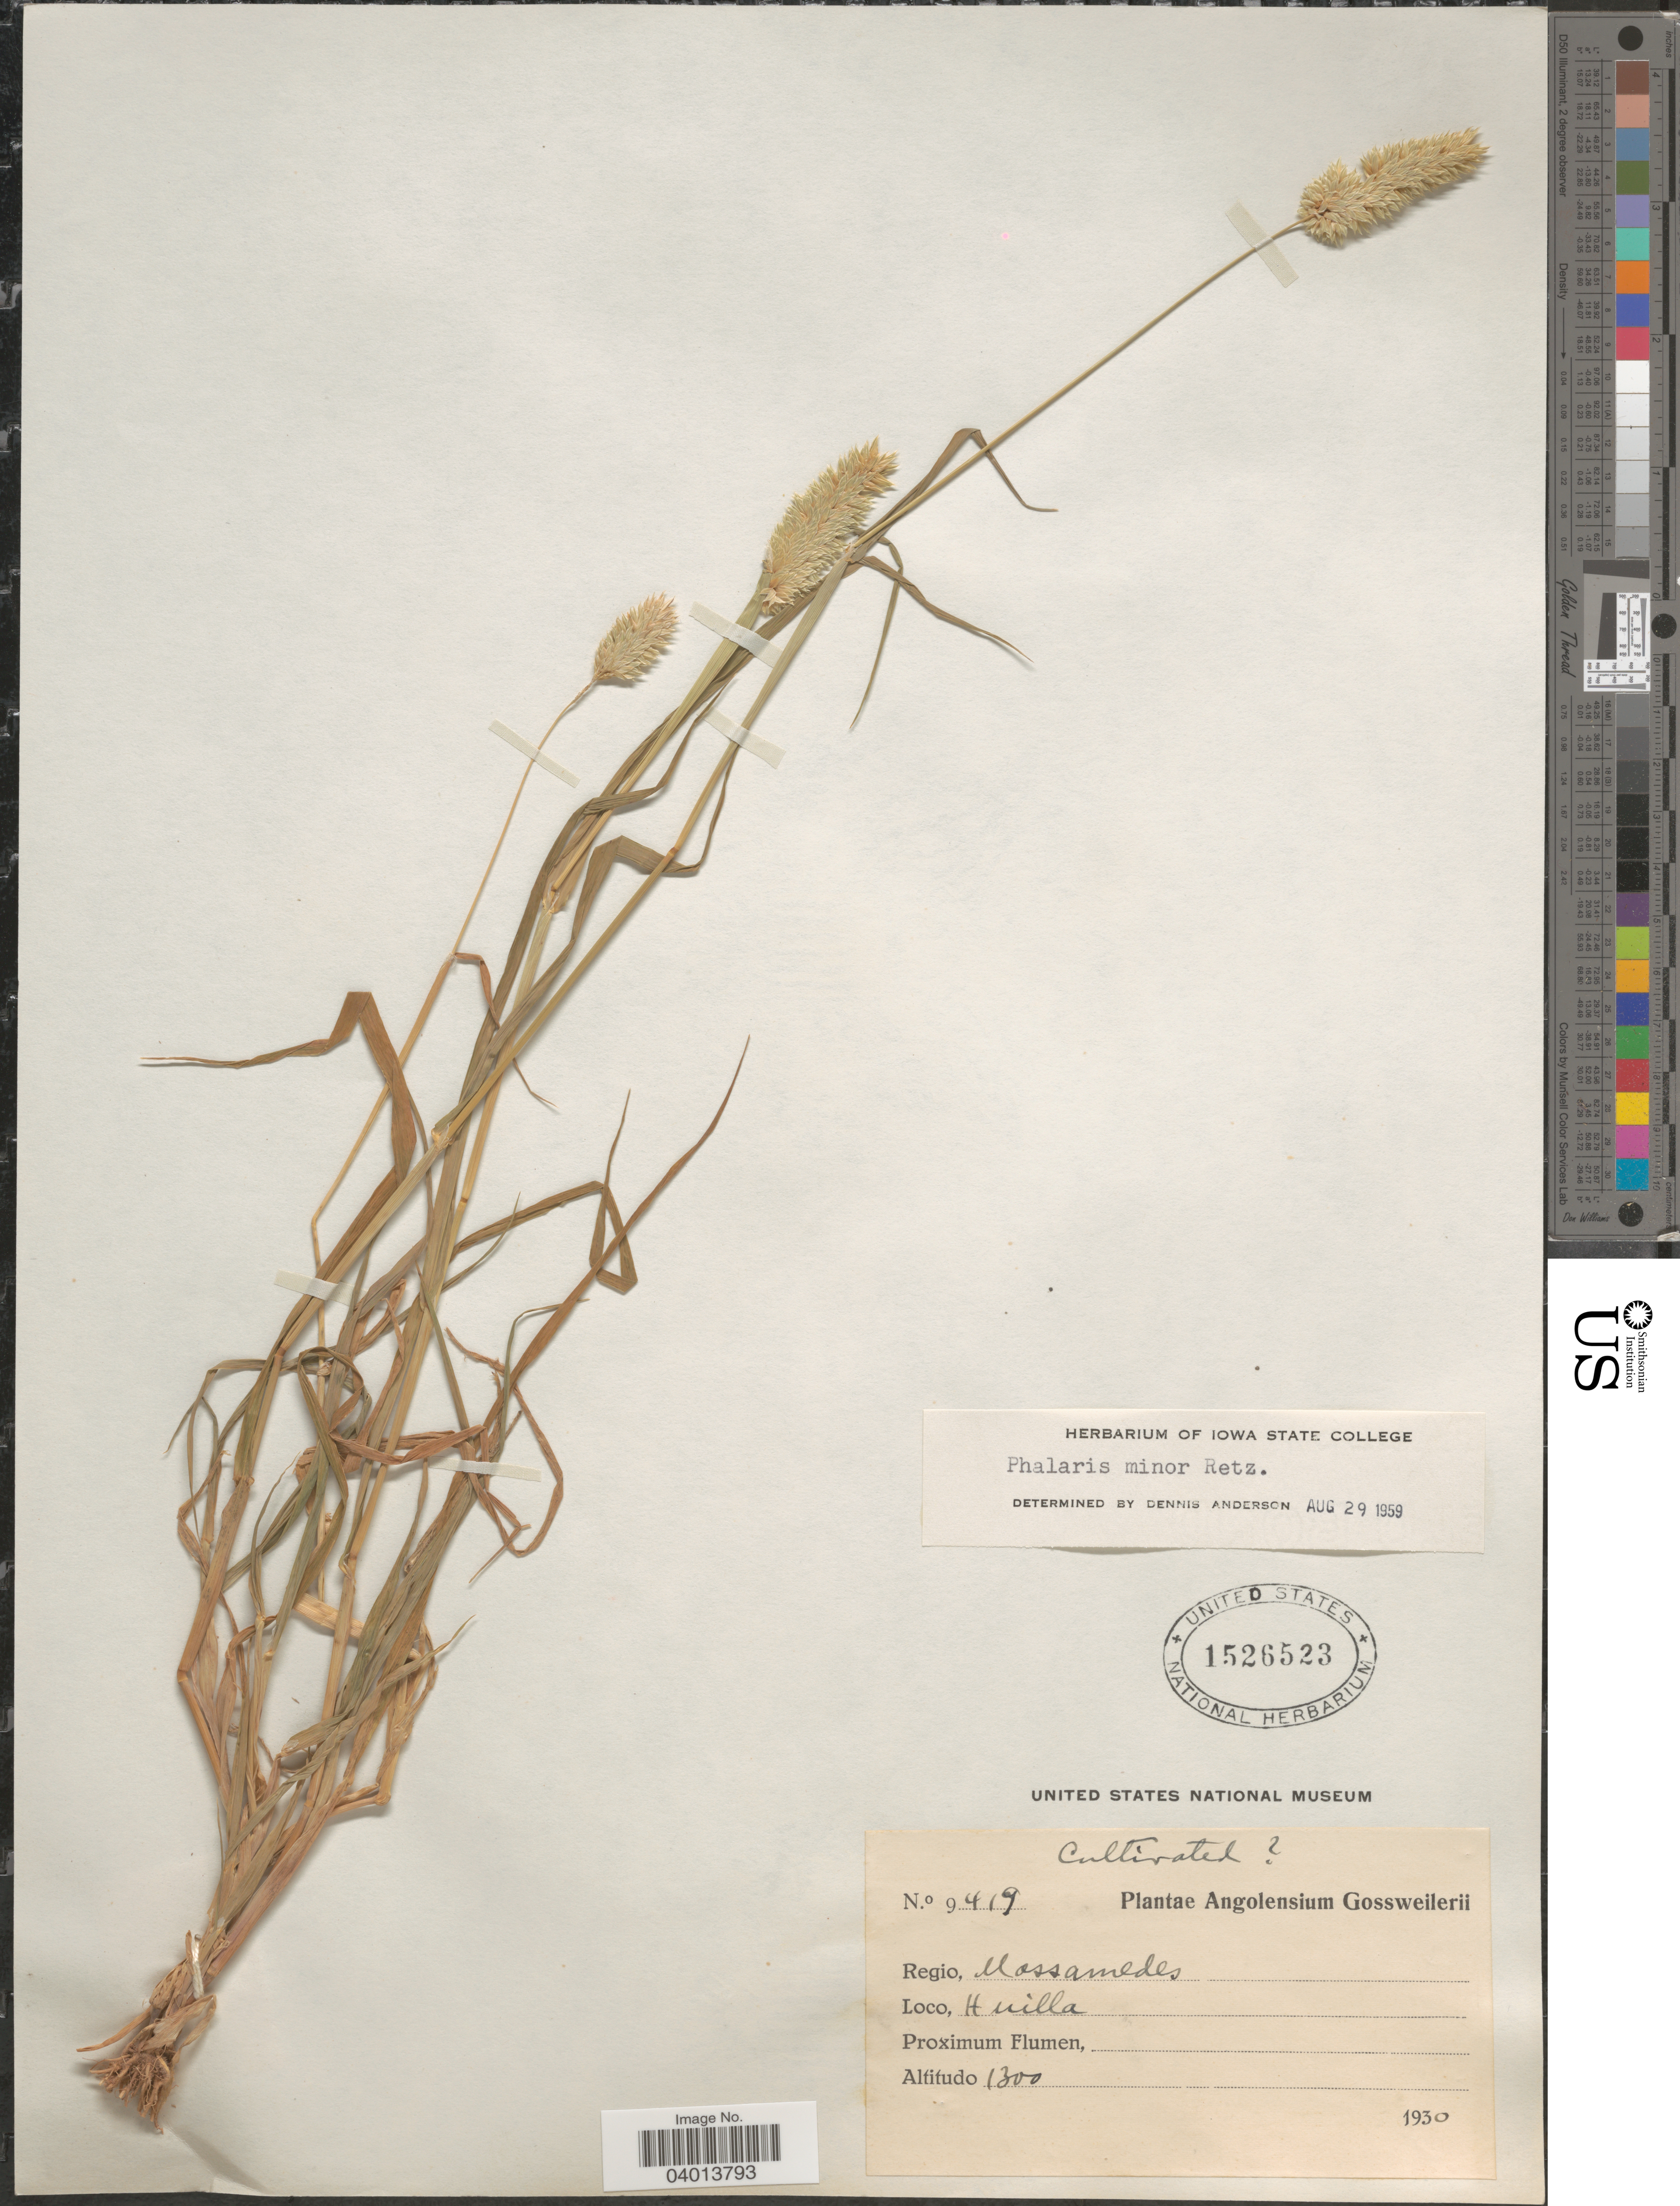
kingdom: Plantae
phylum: Tracheophyta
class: Liliopsida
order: Poales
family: Poaceae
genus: Phalaris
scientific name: Phalaris minor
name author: Retz.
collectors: -. Gossweiler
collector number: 9419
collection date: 1930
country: Angola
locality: Angolensium. Regio, Mossamedes. Huilla.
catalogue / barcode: US 1526523